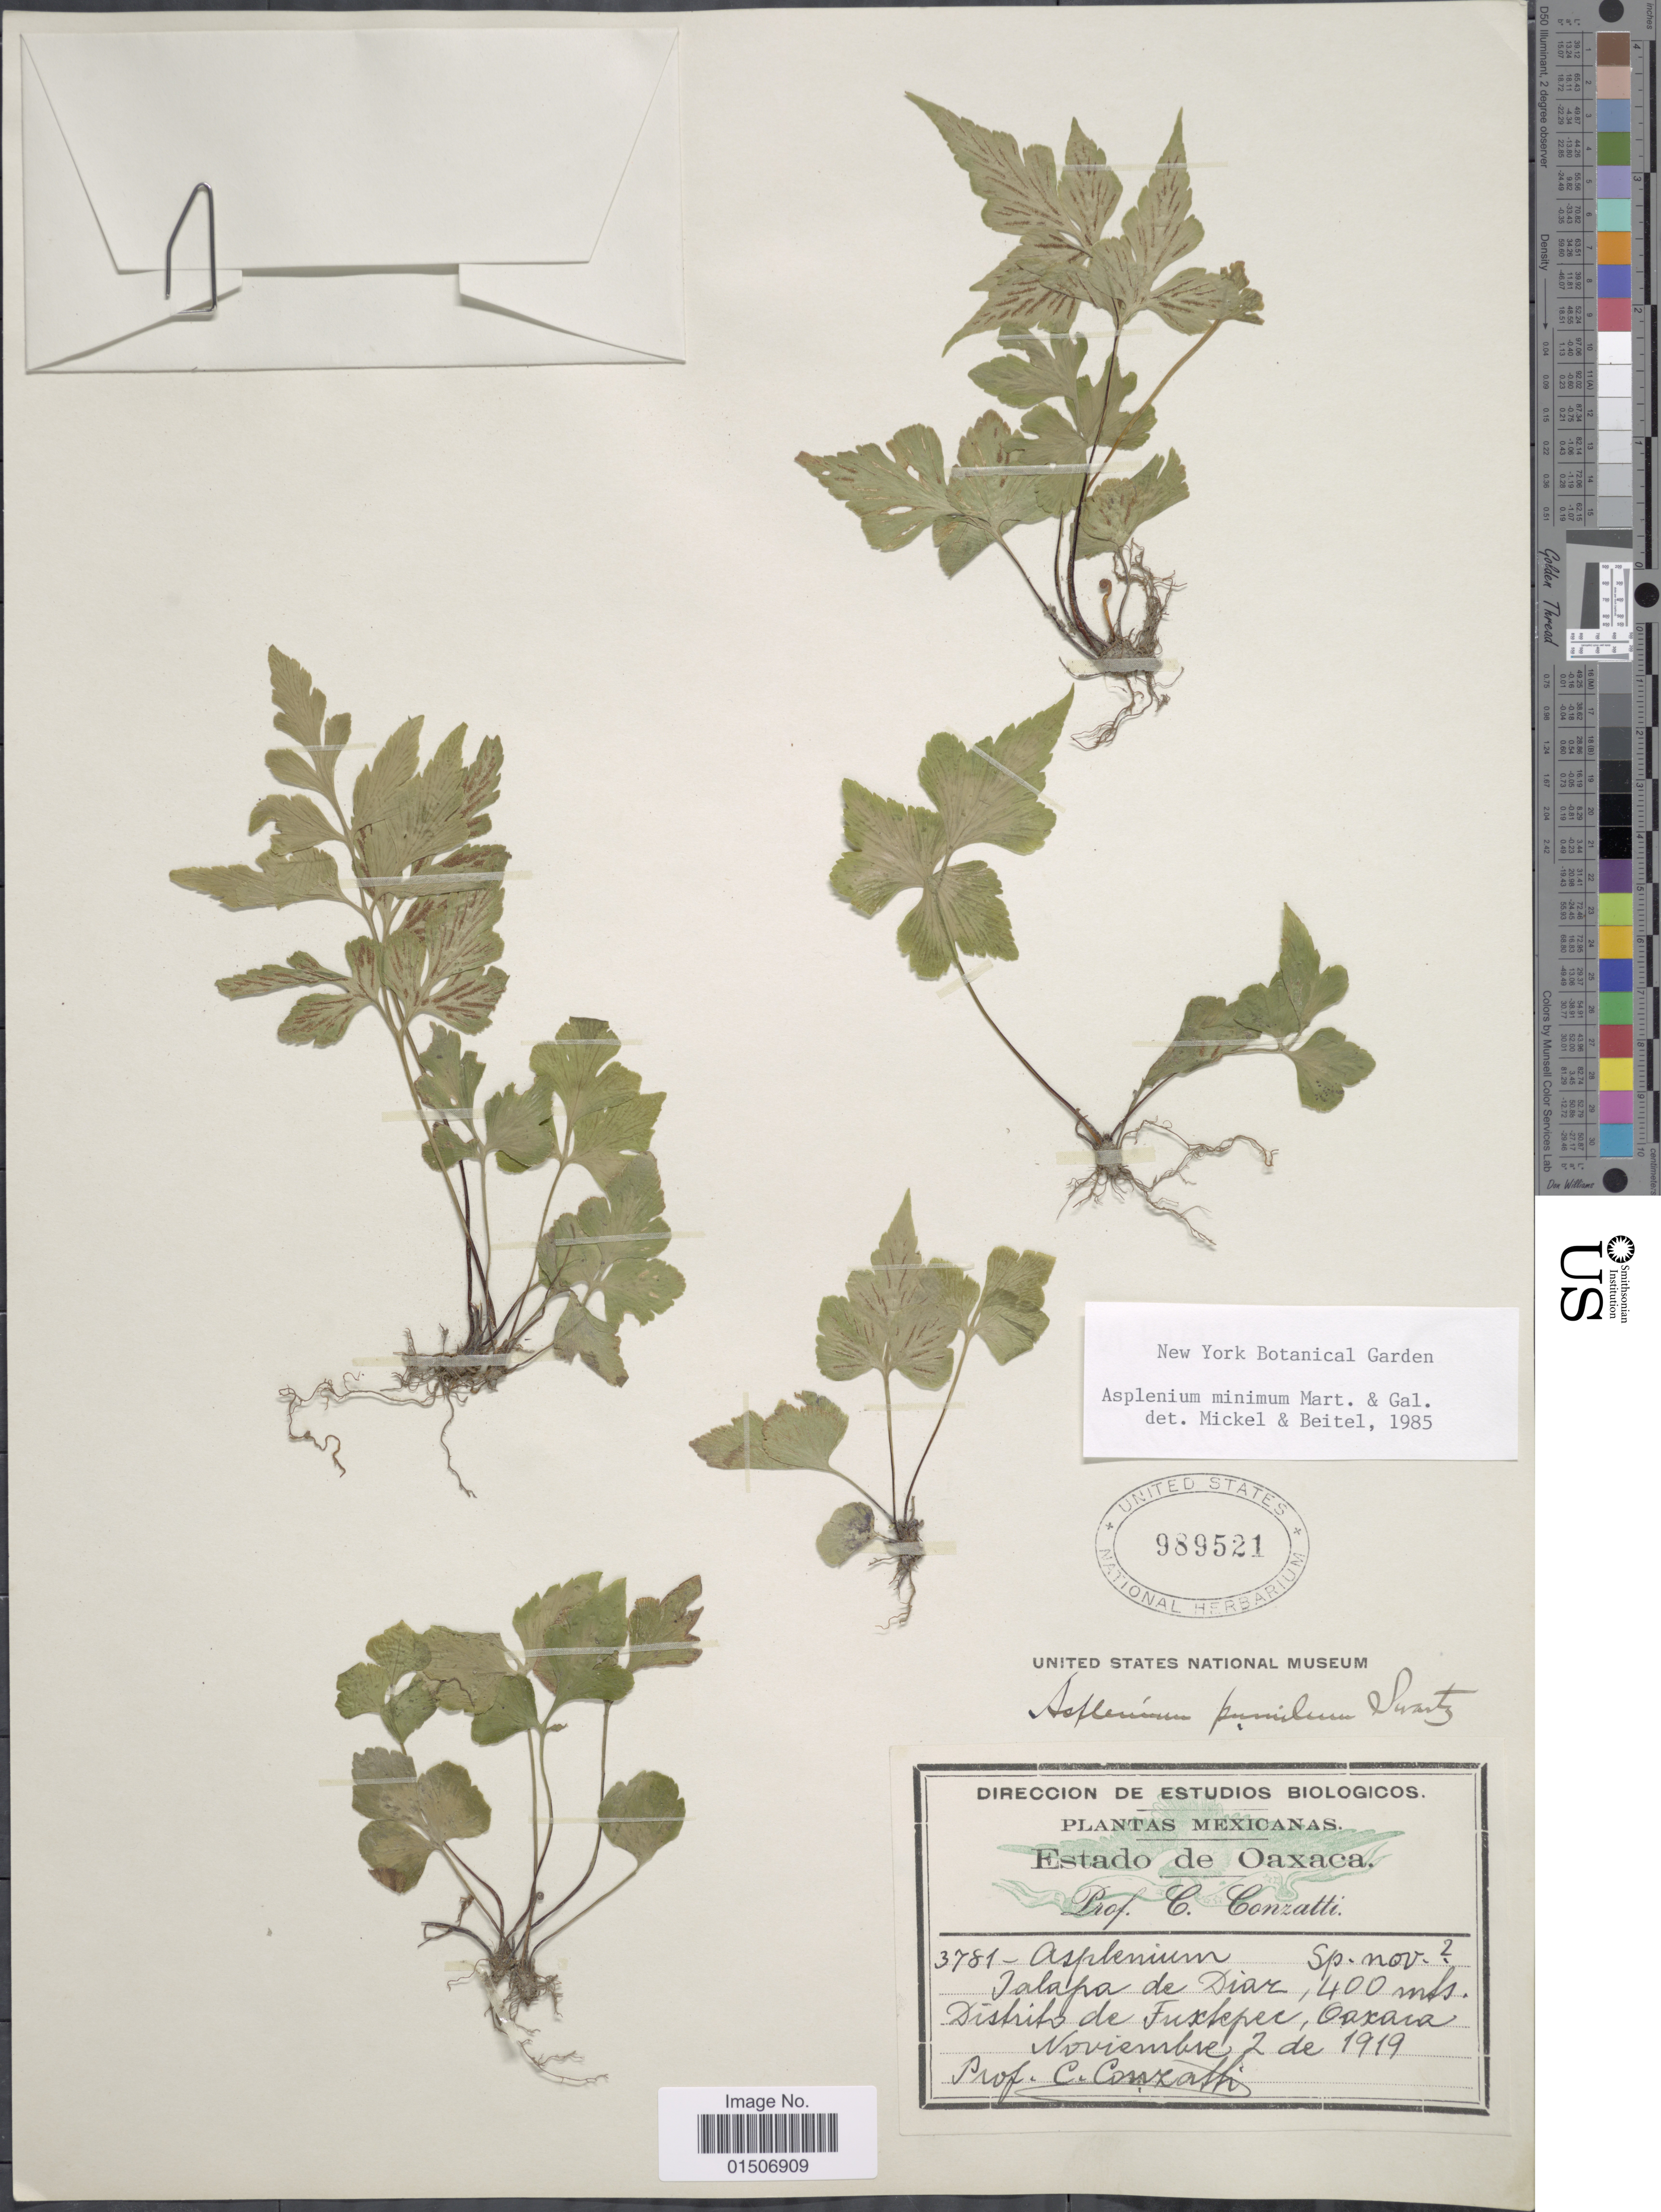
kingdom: Plantae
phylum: Tracheophyta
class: Polypodiopsida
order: Polypodiales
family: Aspleniaceae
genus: Asplenium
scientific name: Asplenium minimum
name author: Mart. & Galeotti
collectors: C. Conzatti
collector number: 3781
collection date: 1919-11-02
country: Mexico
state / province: Oaxaca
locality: Jalapa de Diaz, Distrito de Tuxtepec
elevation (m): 400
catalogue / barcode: US 989521